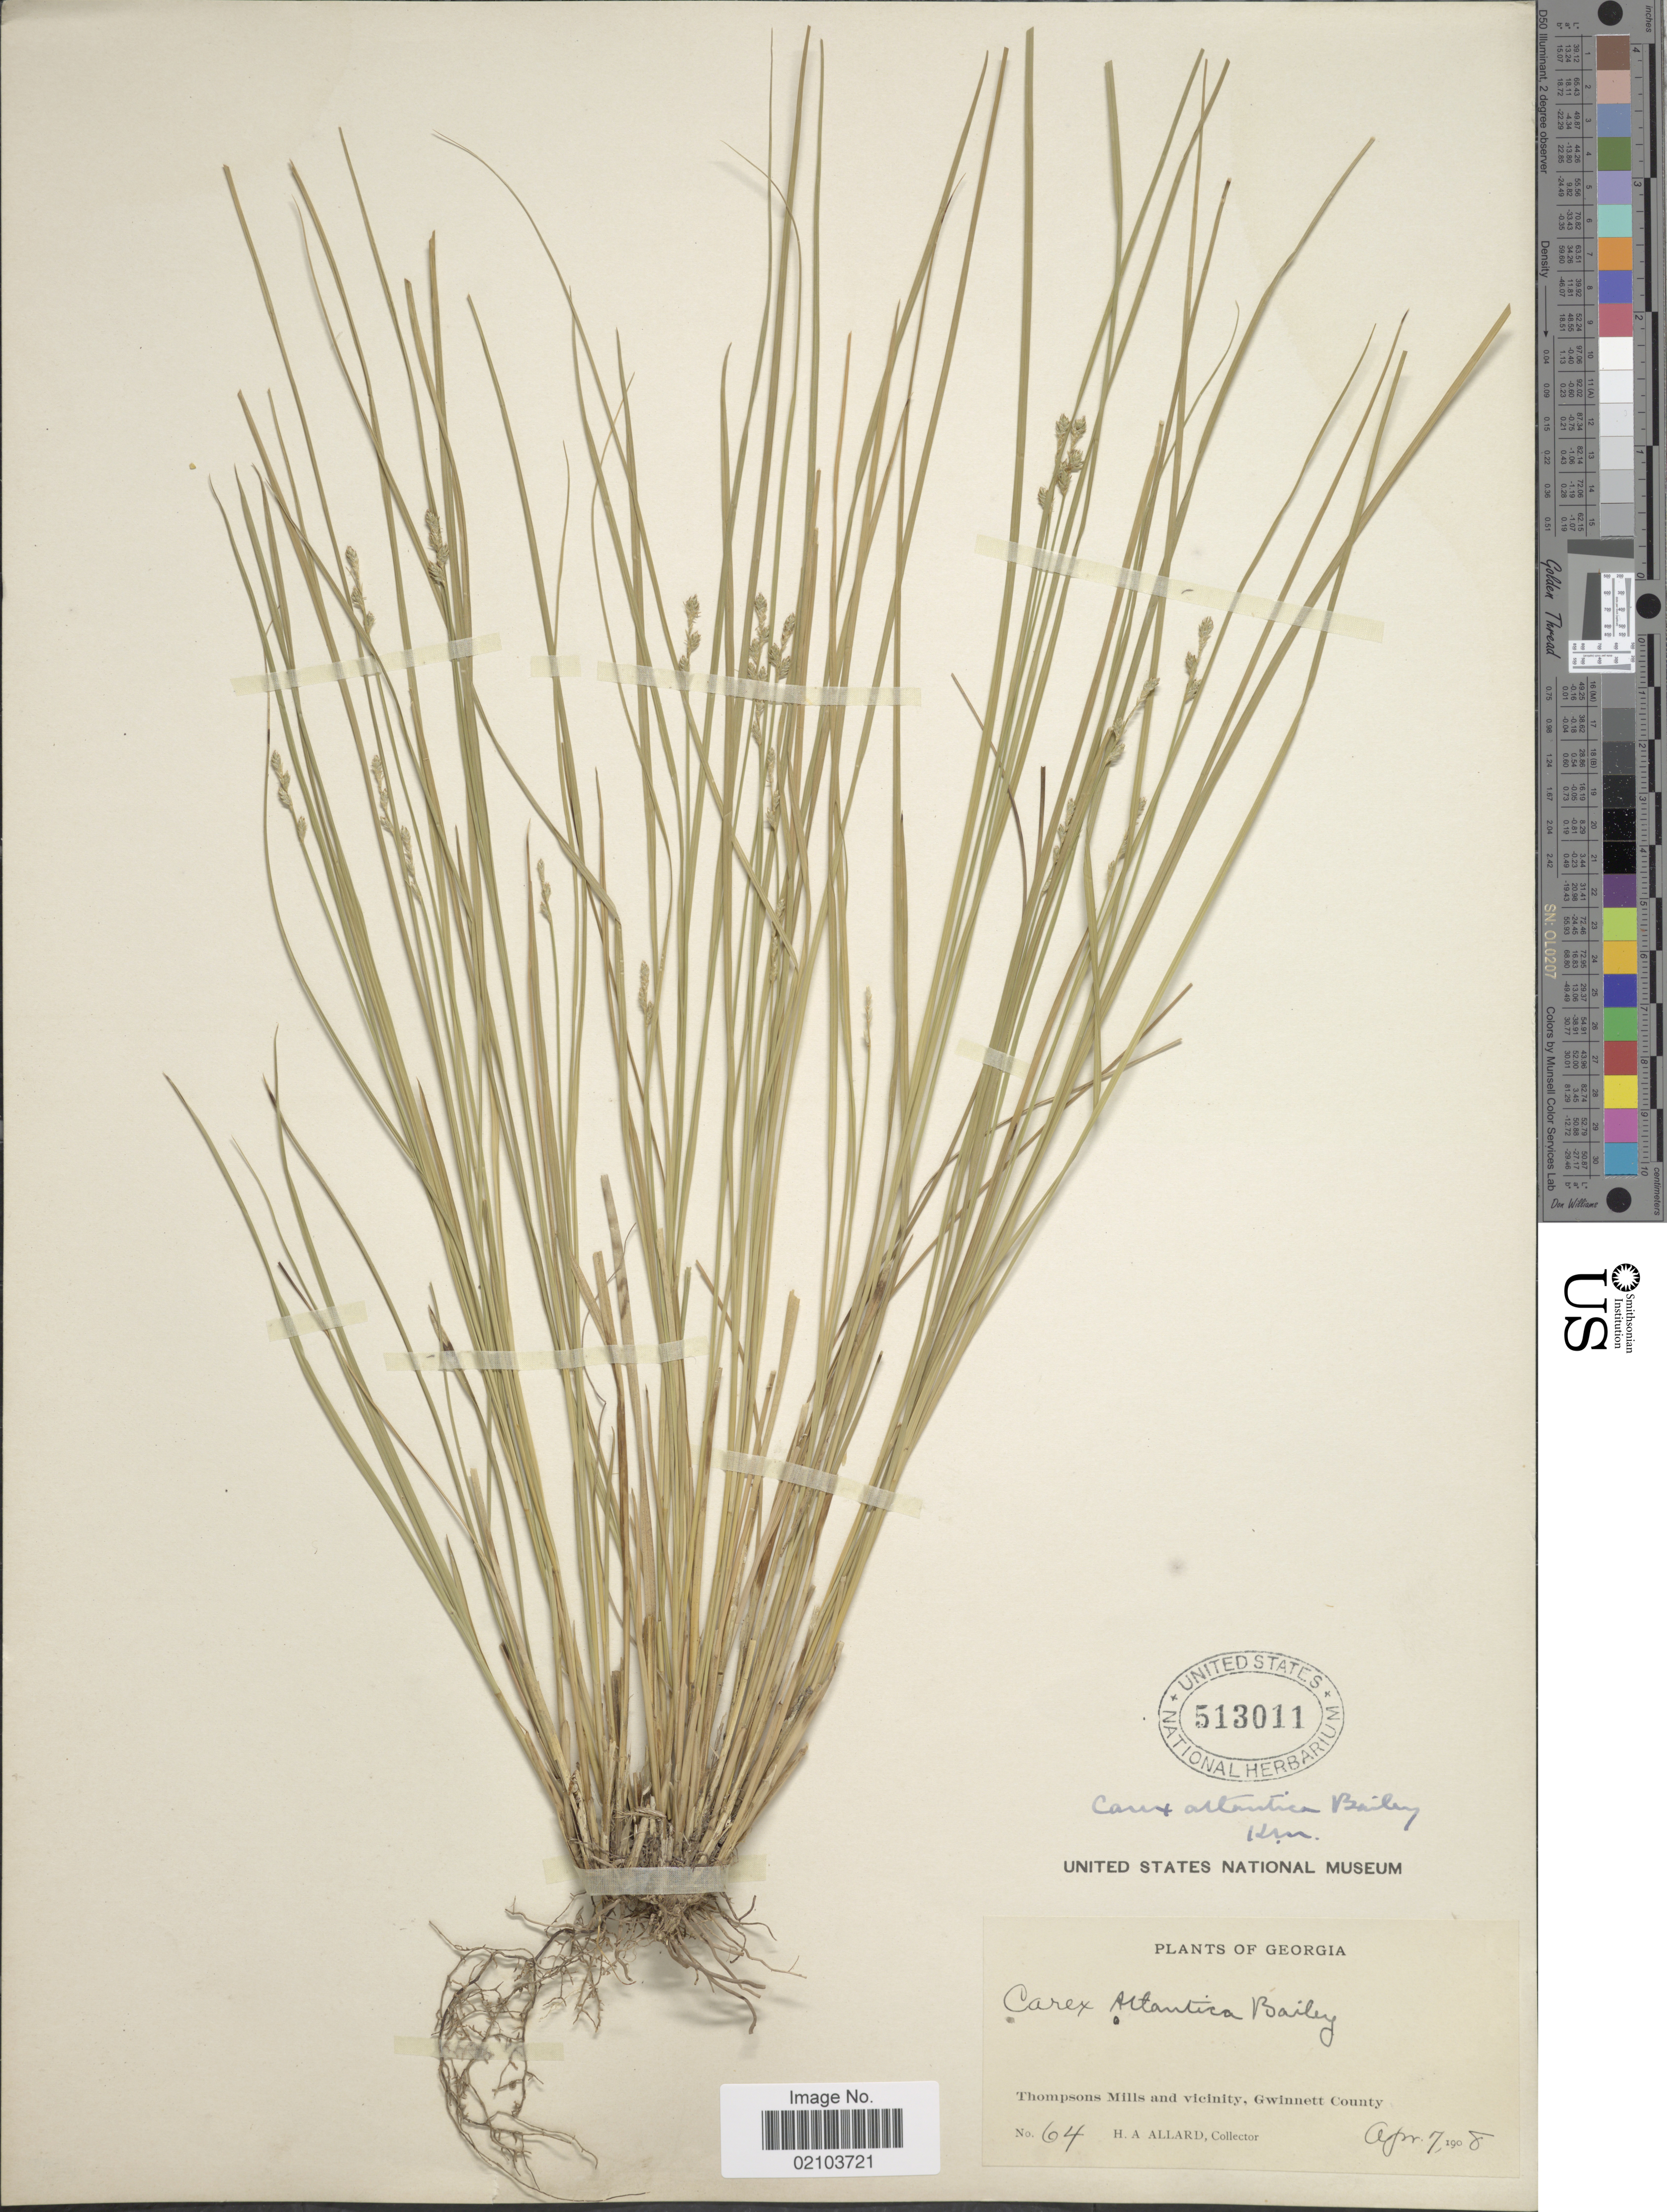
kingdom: Plantae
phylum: Tracheophyta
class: Liliopsida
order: Poales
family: Cyperaceae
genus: Carex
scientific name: Carex atlantica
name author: L.H. Bailey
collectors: H. A. Allard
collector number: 64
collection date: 1908-04-07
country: United States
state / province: Georgia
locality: Thompsons Mills and vicinity, Gwinnett County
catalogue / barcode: US 513011